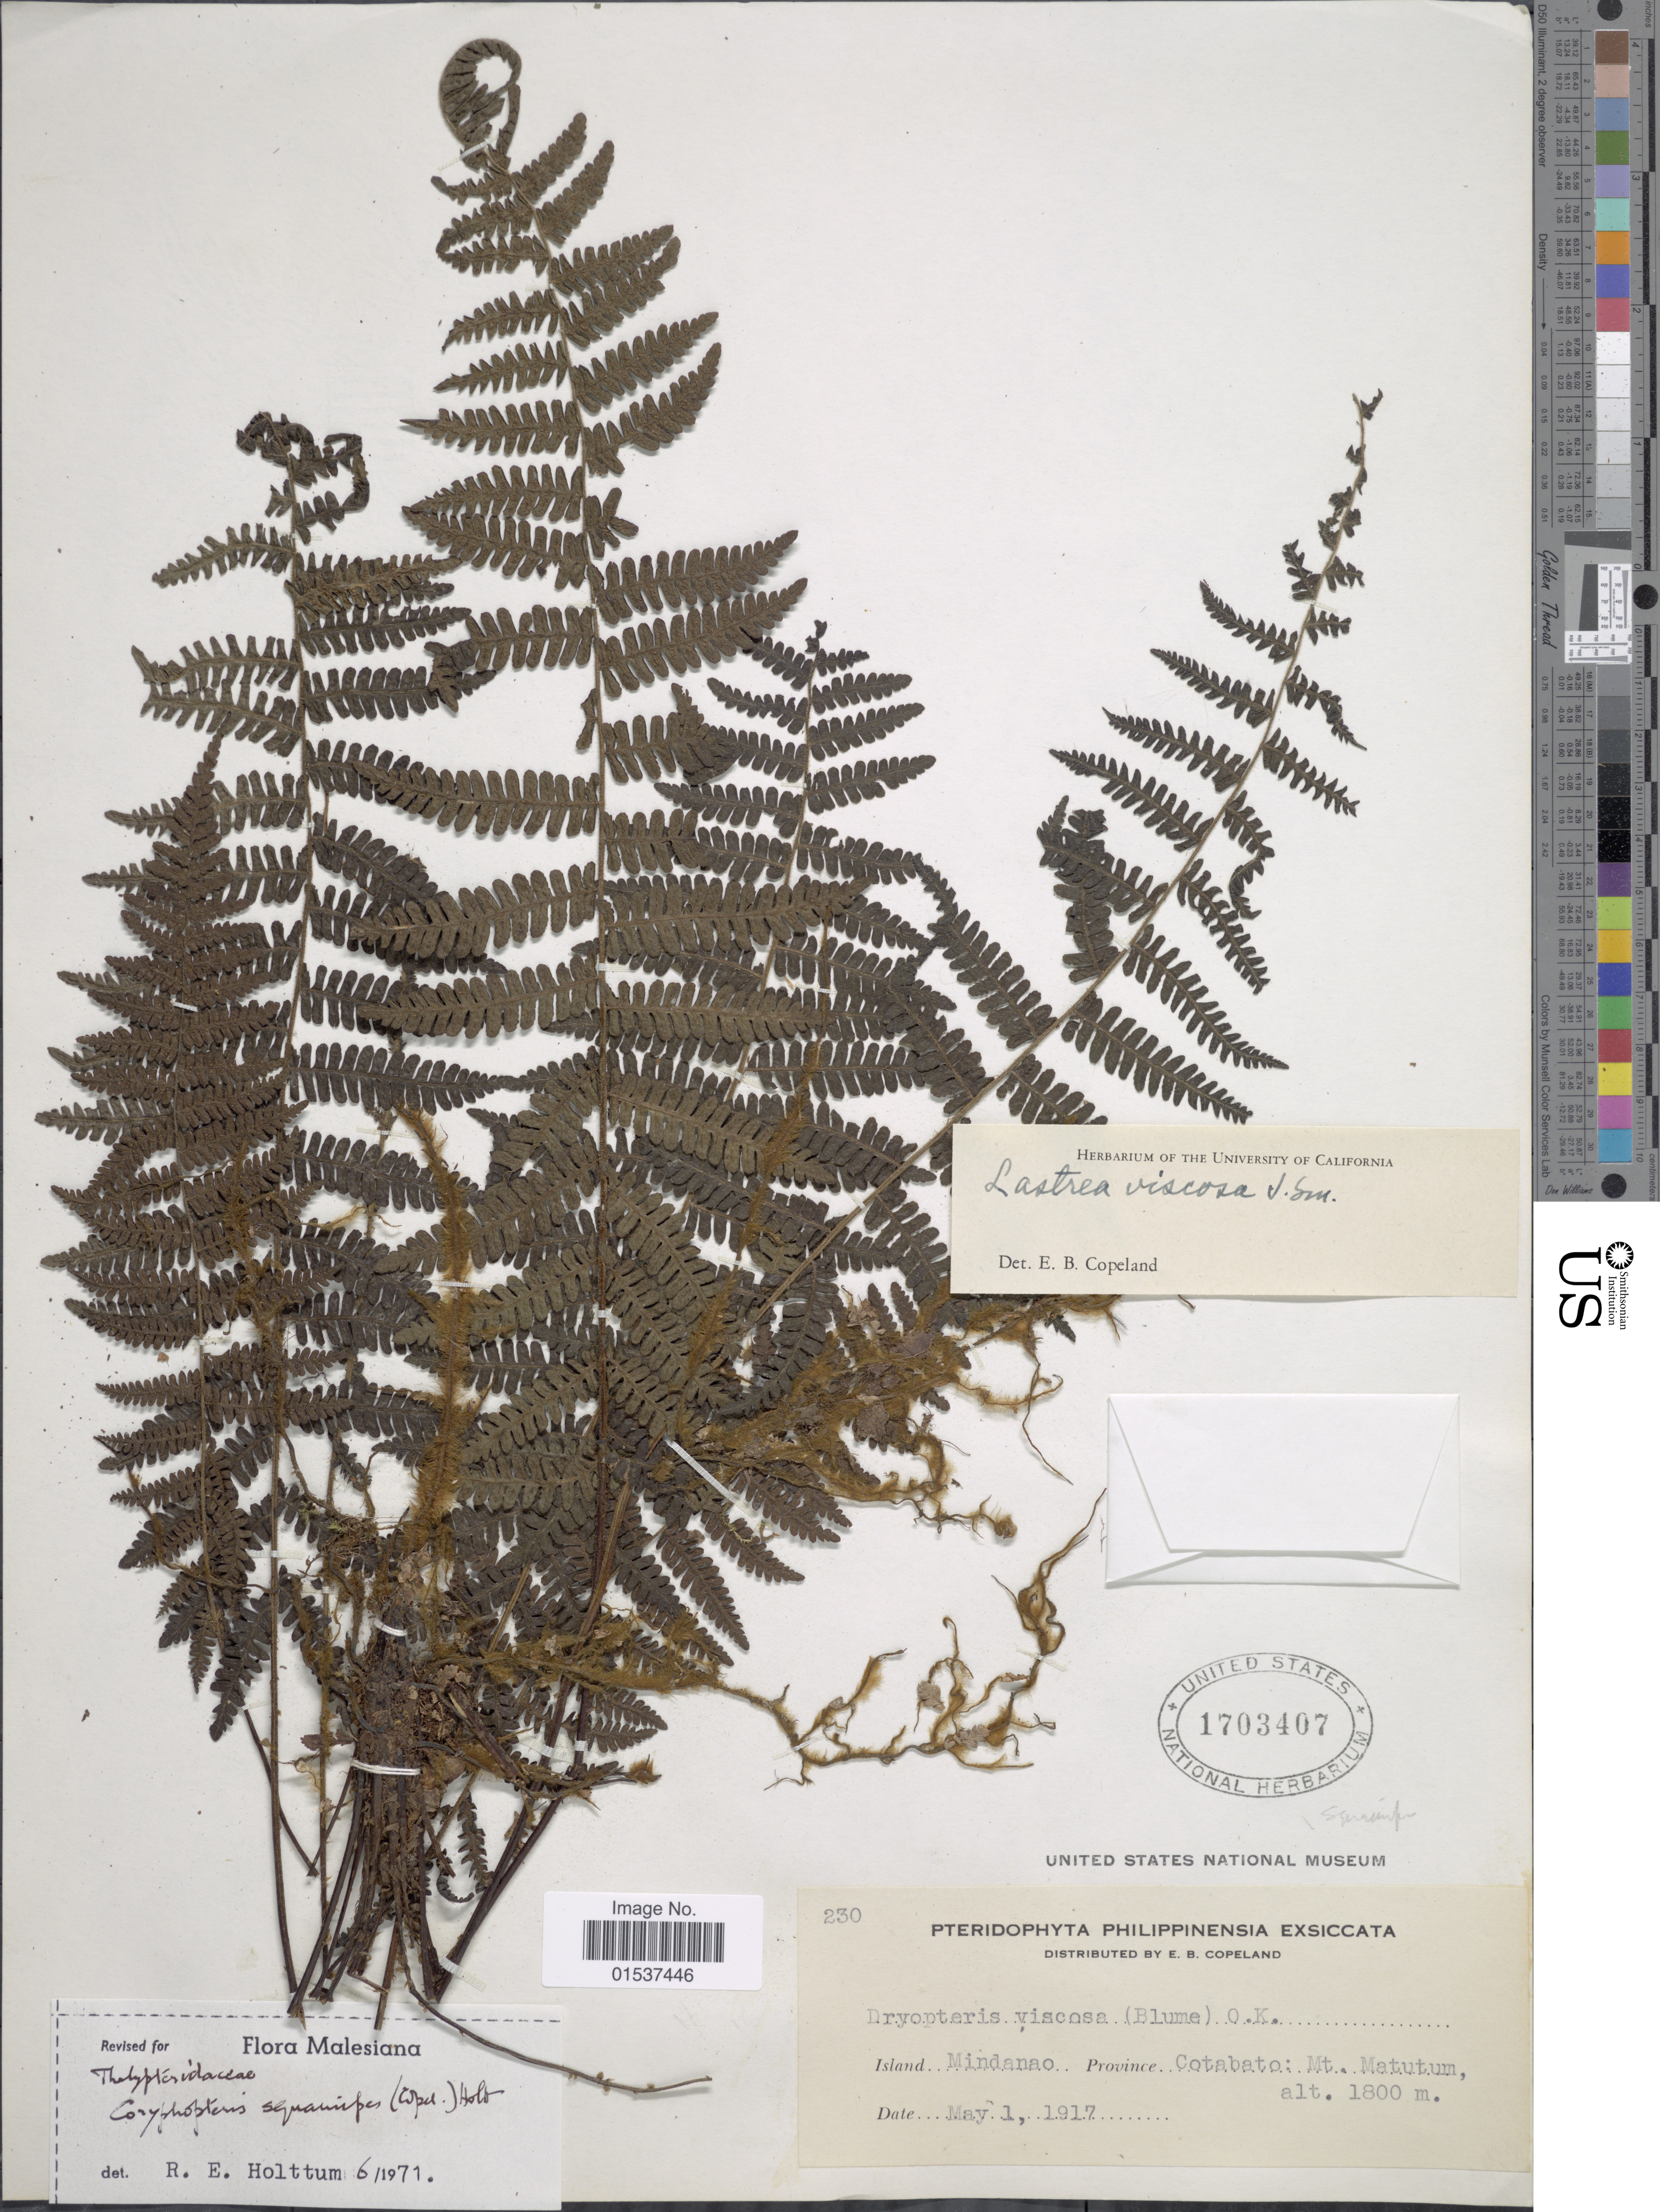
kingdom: Plantae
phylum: Tracheophyta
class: Polypodiopsida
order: Polypodiales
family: Thelypteridaceae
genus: Coryphopteris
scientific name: Coryphopteris squamipes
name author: (Copel.) Holttum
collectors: E. B. Copeland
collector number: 230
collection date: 1917-05-01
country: Philippines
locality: Island Mindanao, Province Cotabato: Mt. Matutum.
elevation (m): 1800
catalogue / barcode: US 1703407